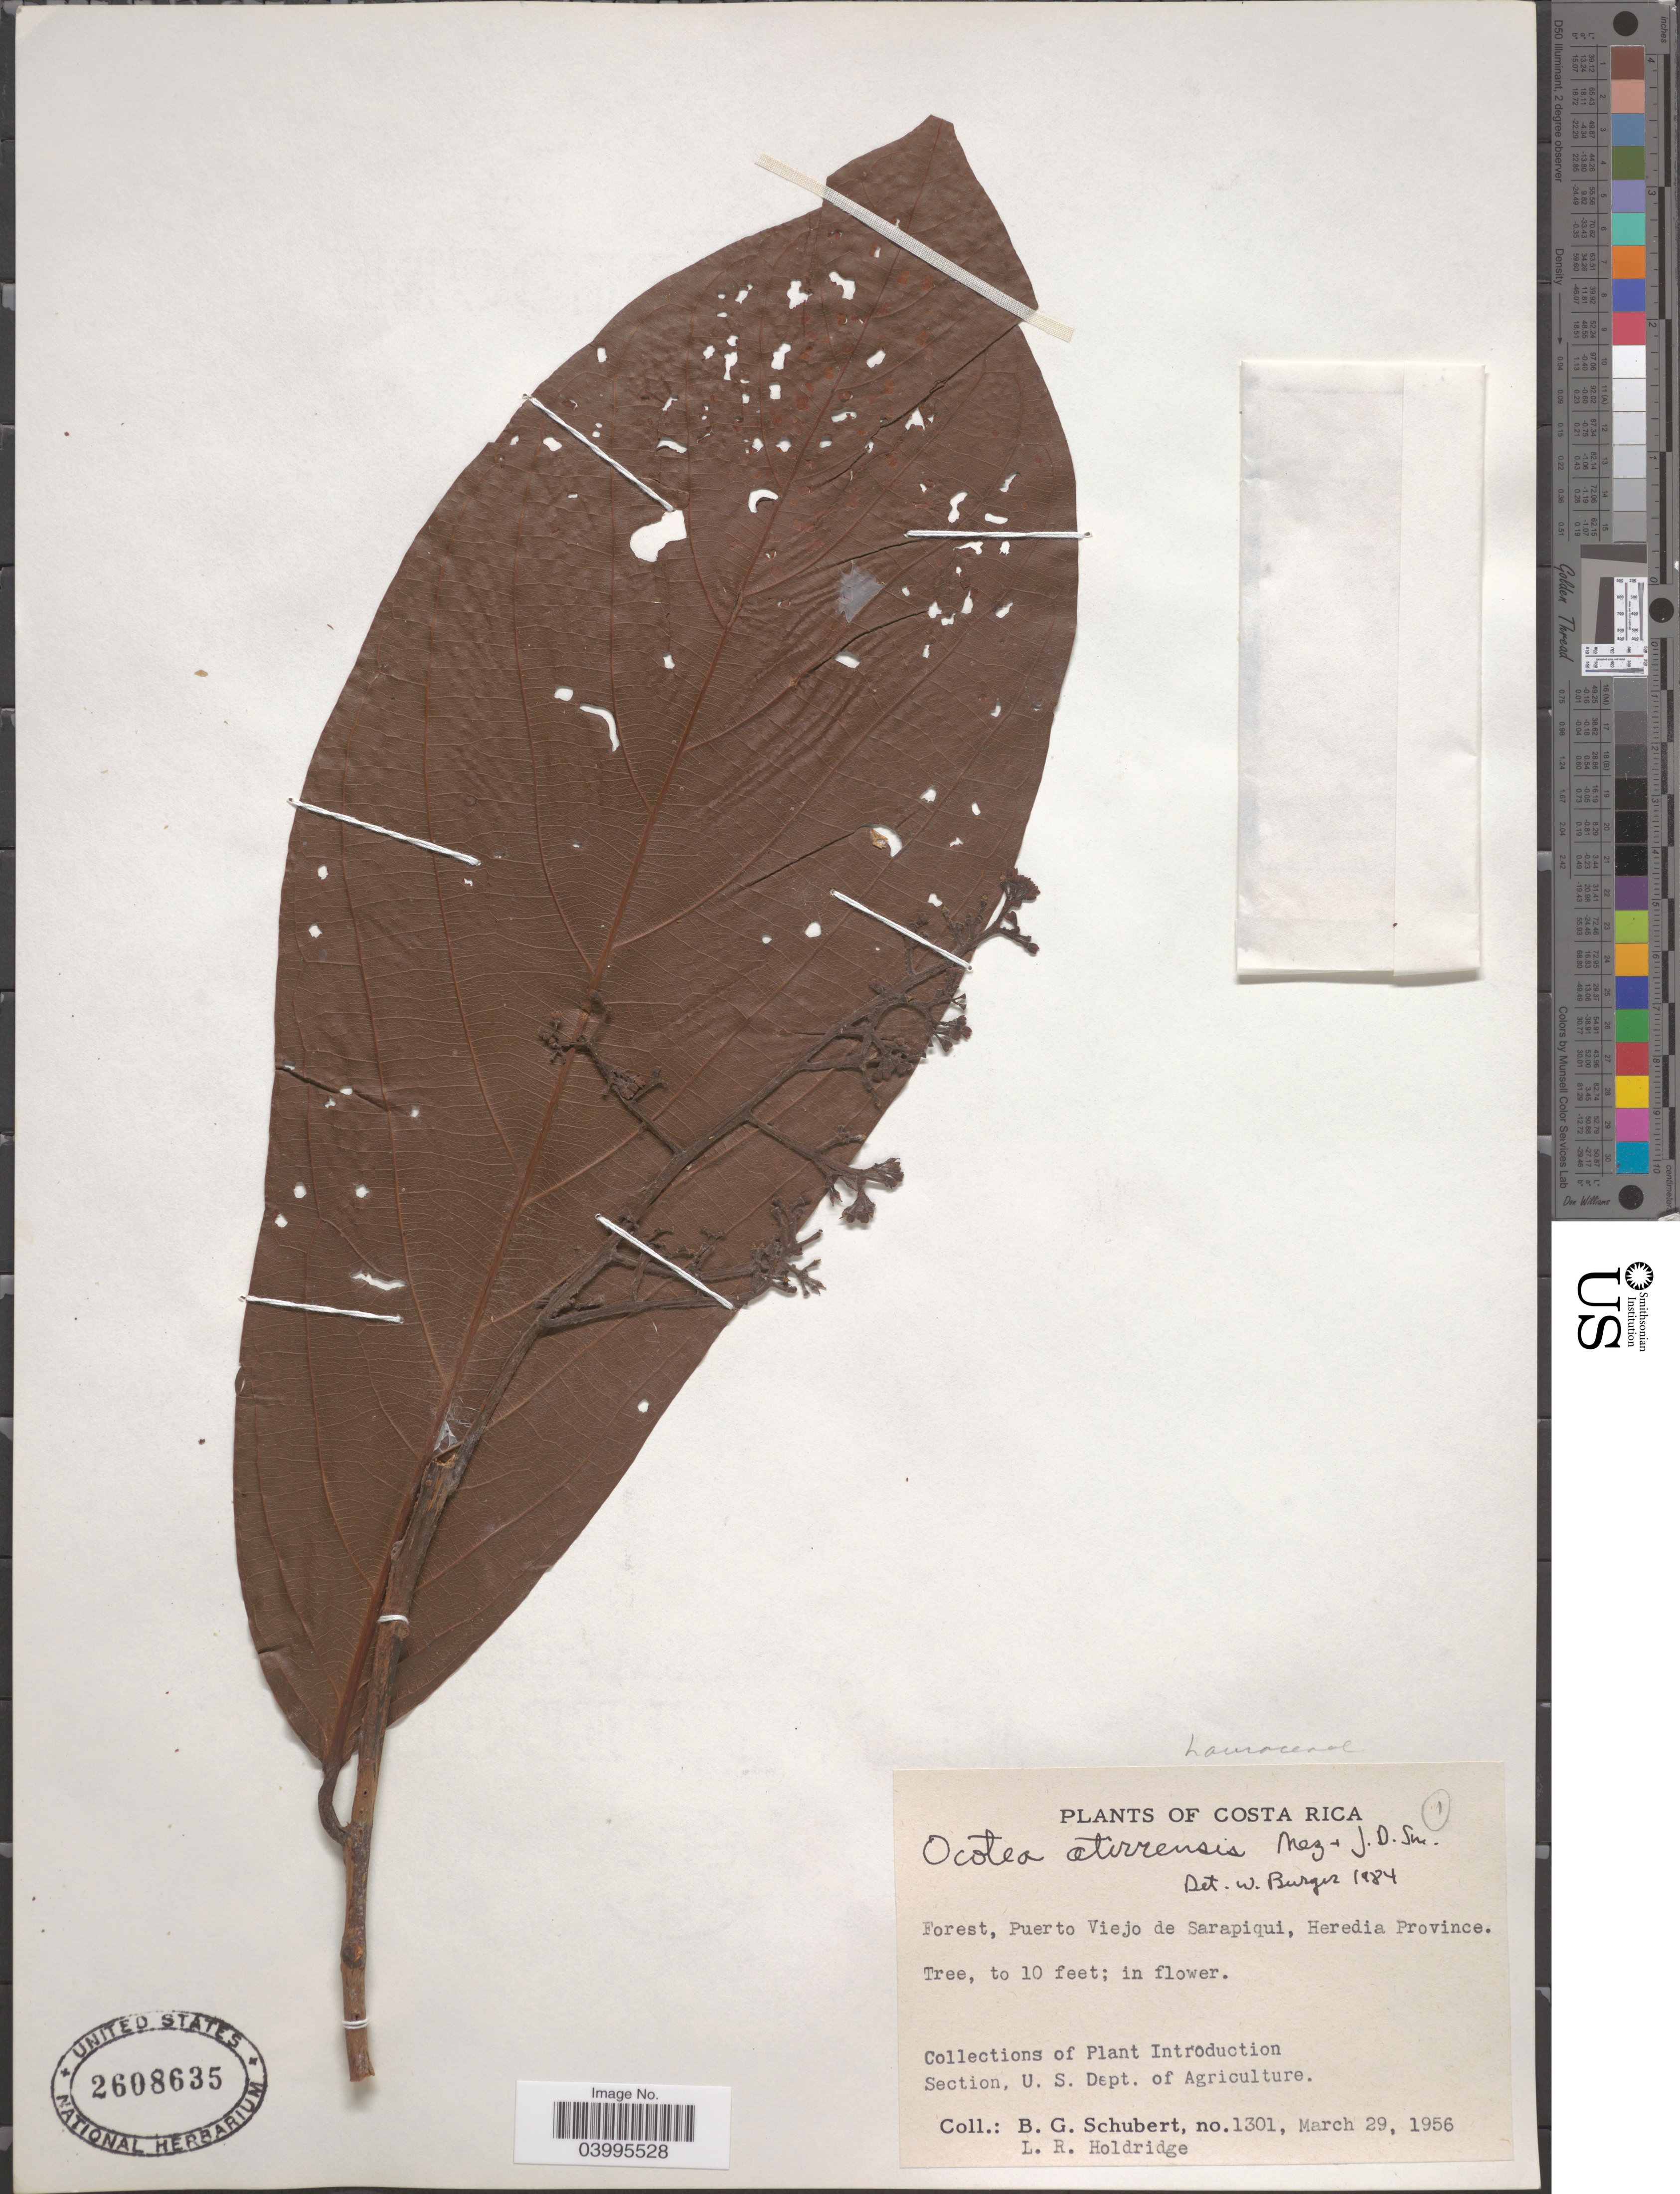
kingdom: Plantae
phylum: Tracheophyta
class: Magnoliopsida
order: Laurales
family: Lauraceae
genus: Ocotea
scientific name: Ocotea atirrensis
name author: Mez & Donn. Sm.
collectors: B. Schubert & L. Holdridge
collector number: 1301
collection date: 1956-03-29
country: Costa Rica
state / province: Heredia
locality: Forest, Puerto Viejo de Sarapiqui.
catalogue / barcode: US 2608635